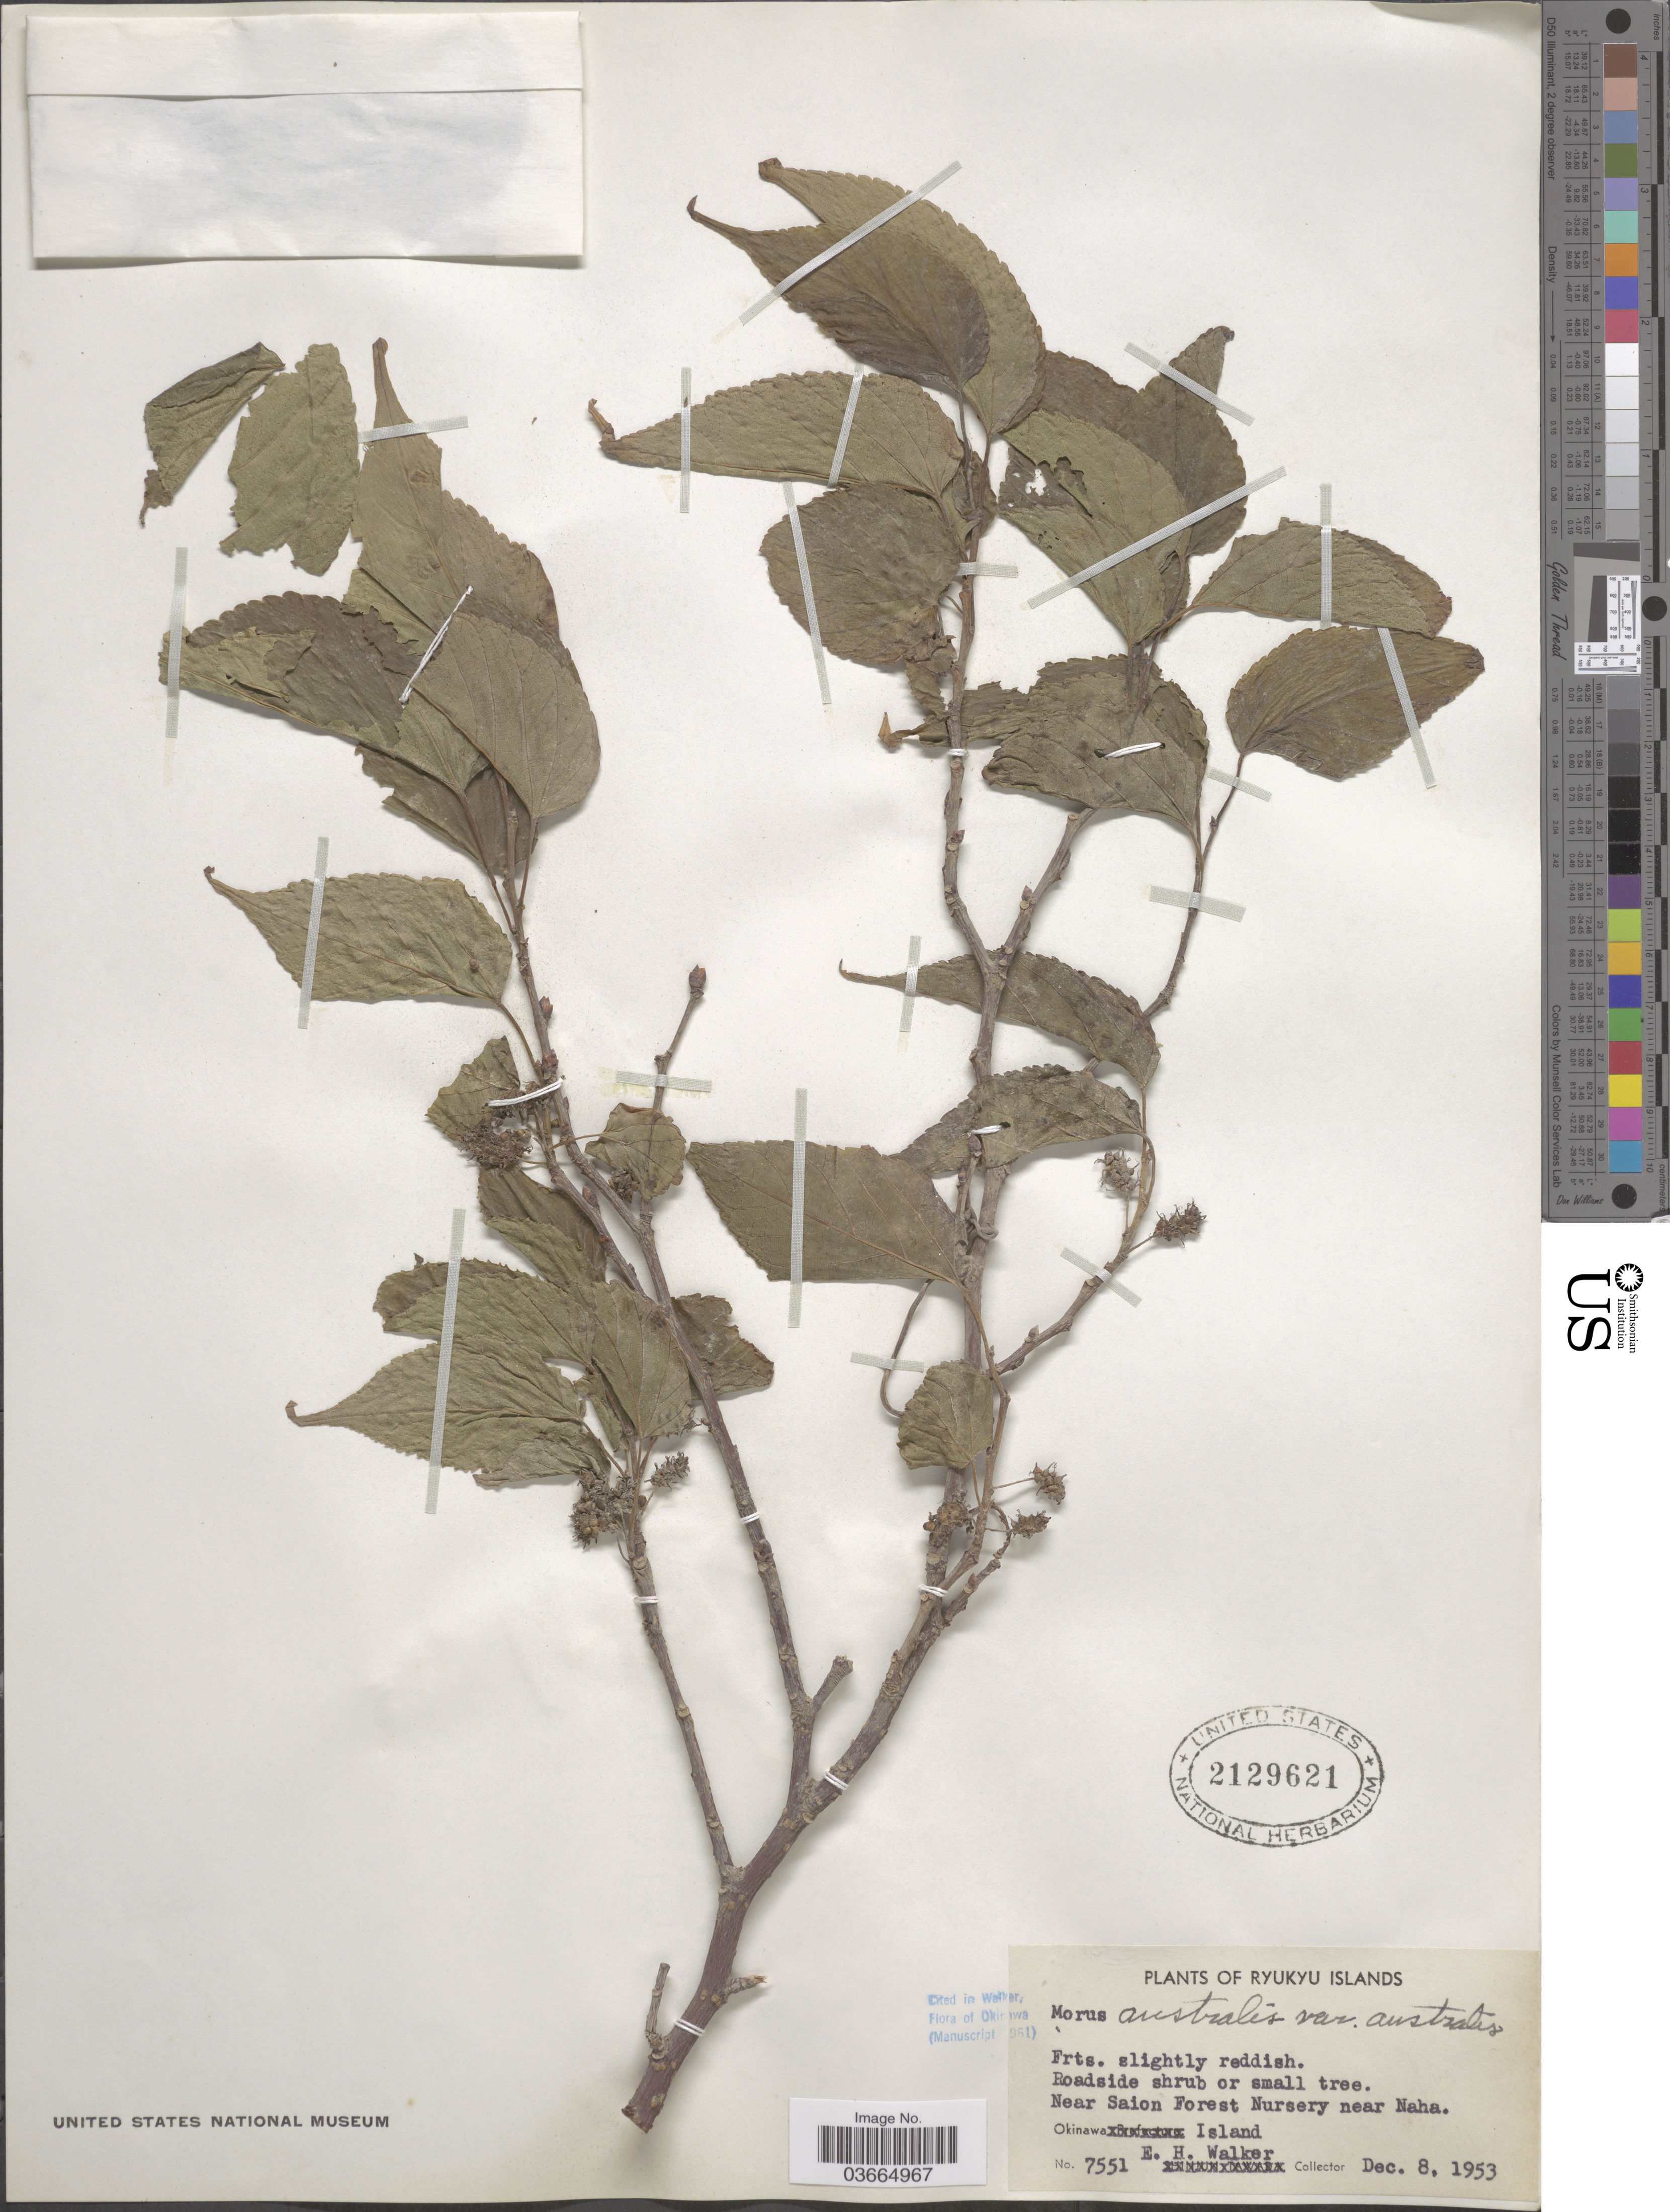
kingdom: Plantae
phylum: Tracheophyta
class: Magnoliopsida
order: Rosales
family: Moraceae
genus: Morus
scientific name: Morus australis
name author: Poir.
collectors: E. H. Walker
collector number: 7551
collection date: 1953-12-08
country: Japan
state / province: Okinawa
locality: Ryukyu Islands. Near Saion Forest Nursery near Naha. Okinawa Island.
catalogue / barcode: US 2129621